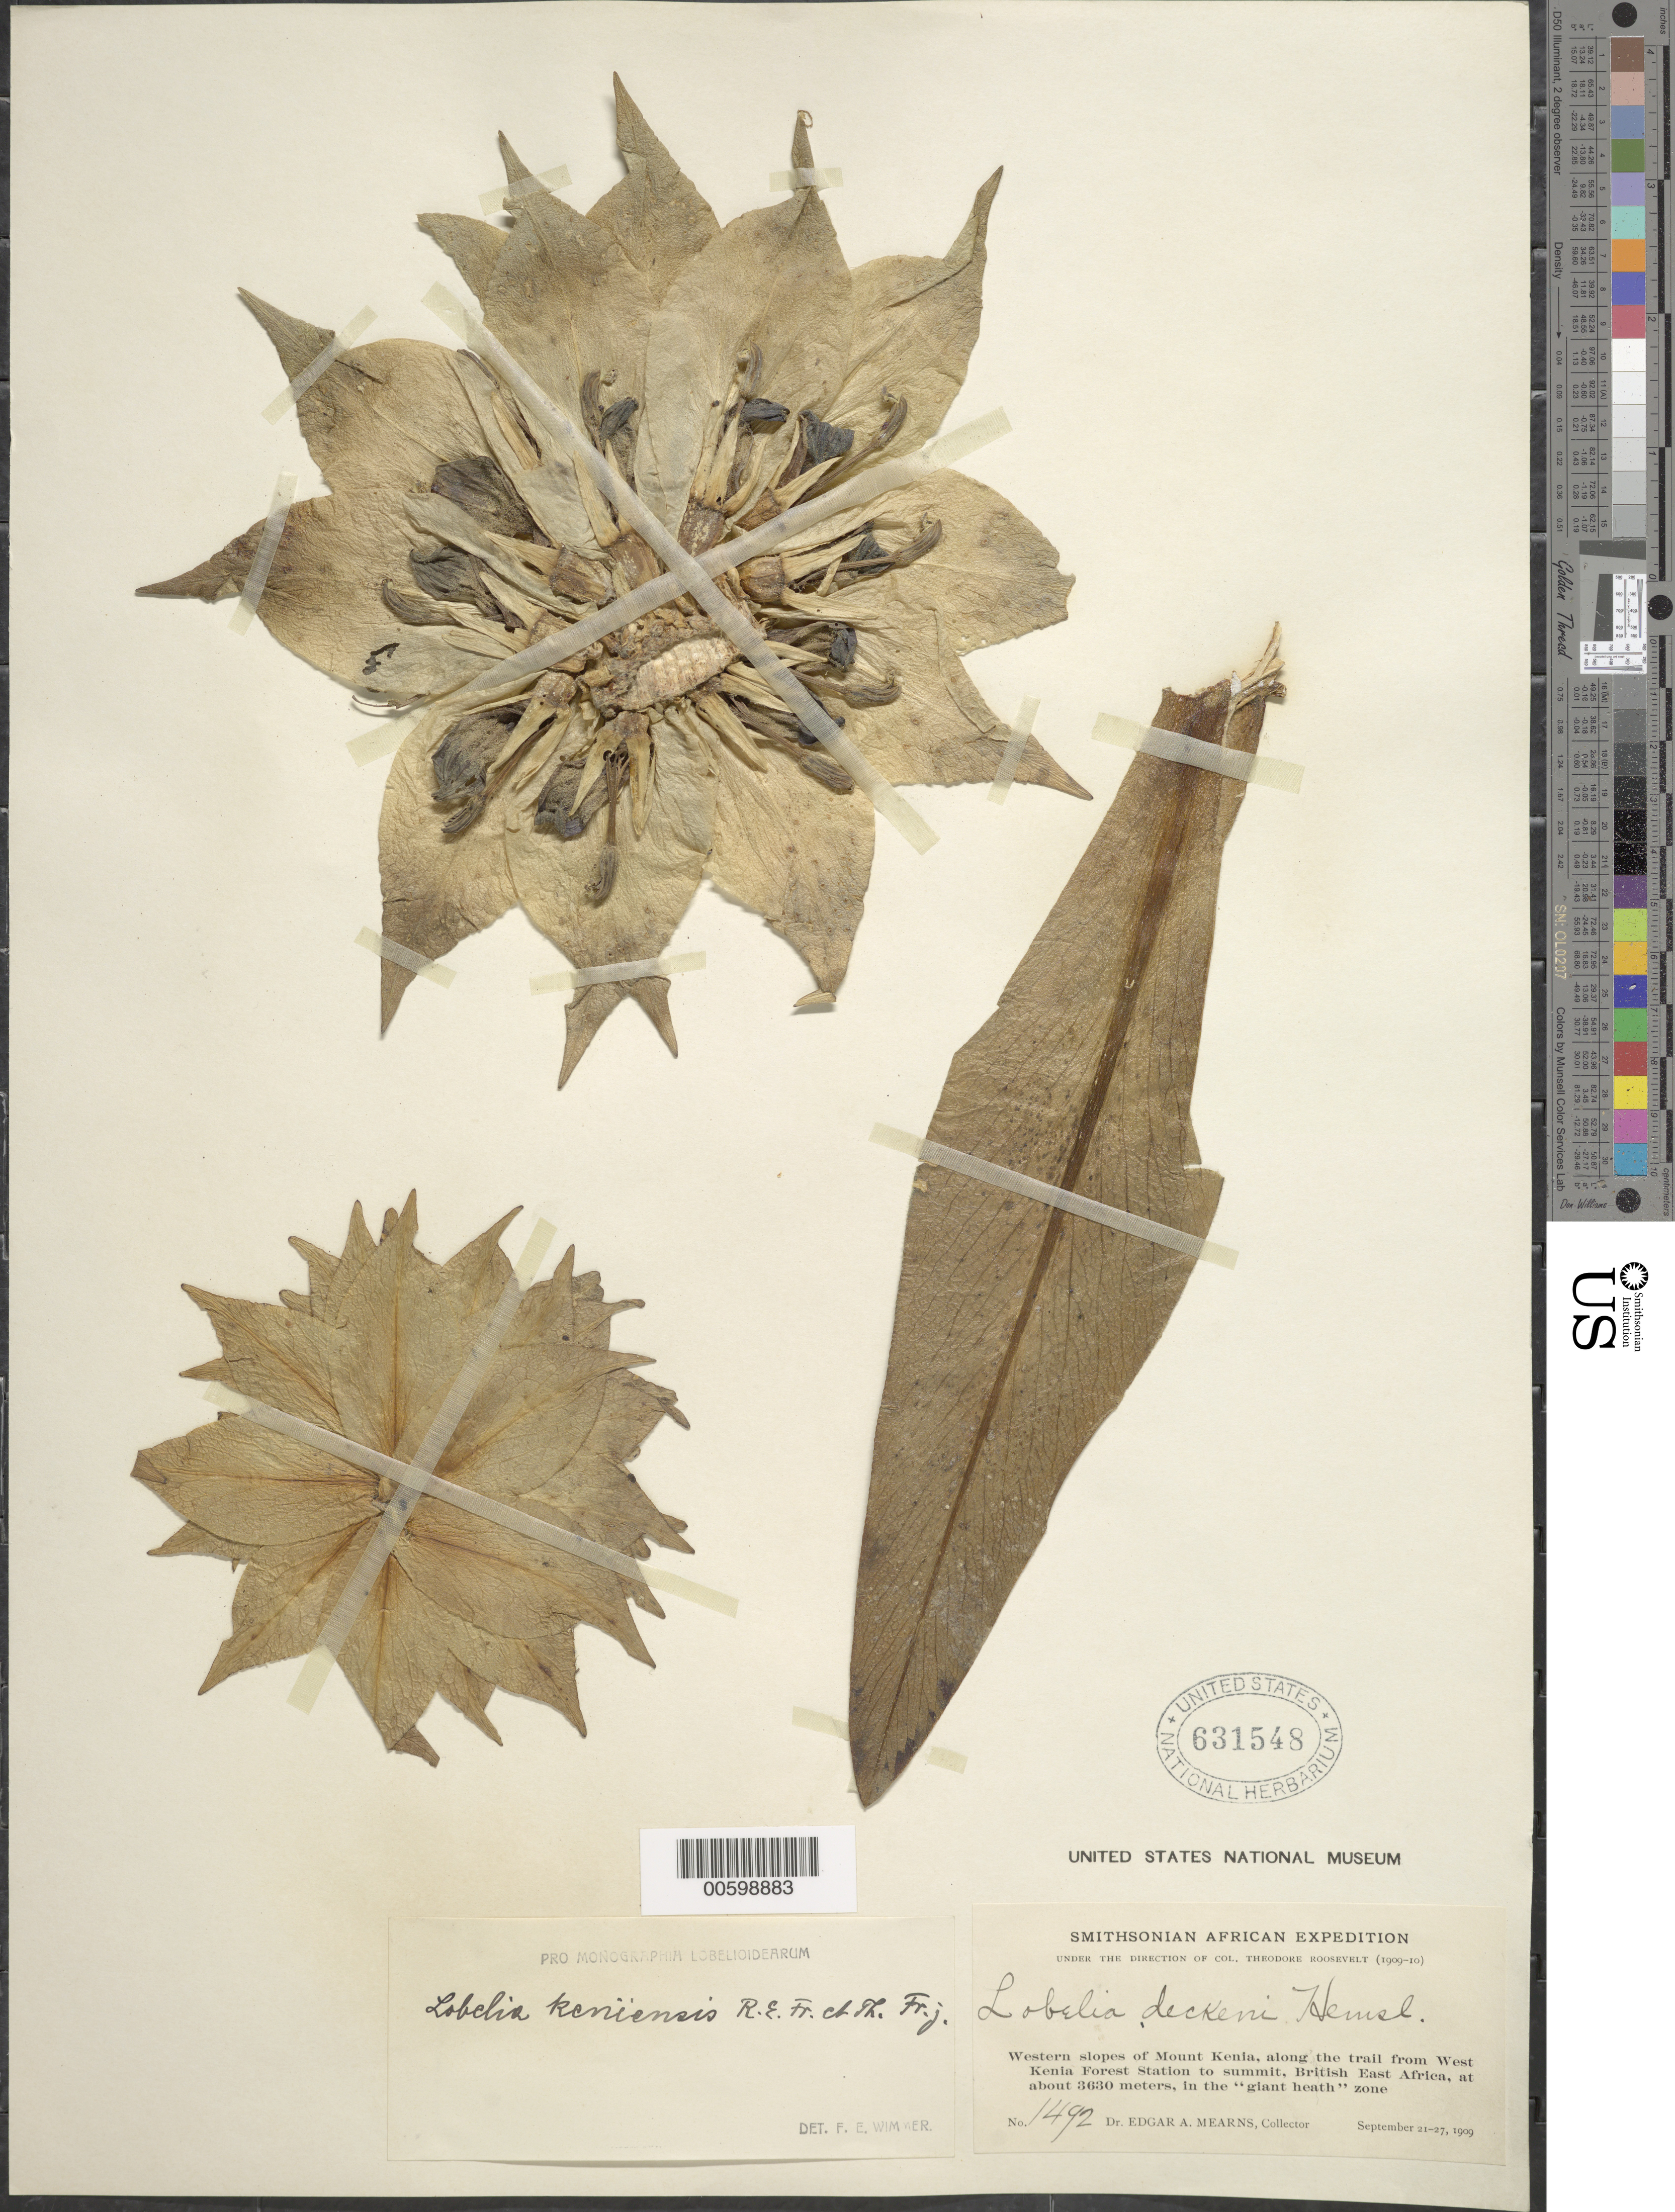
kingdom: Plantae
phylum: Tracheophyta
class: Magnoliopsida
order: Asterales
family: Campanulaceae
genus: Lobelia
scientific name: Lobelia keniensis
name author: Hemsl.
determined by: Wimmer, F. E.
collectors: E. A. Mearns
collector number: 1492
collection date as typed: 21 Sep 1909 to 27 Sep 1909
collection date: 1909-09-21/1909-09-27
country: Kenya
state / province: Nyeri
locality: Western upper slopes of Mount Kenya, above the "giant health" zone, along the from West Kenya Forest Station to summit, in the "giant health"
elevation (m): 3630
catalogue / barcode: US 631548